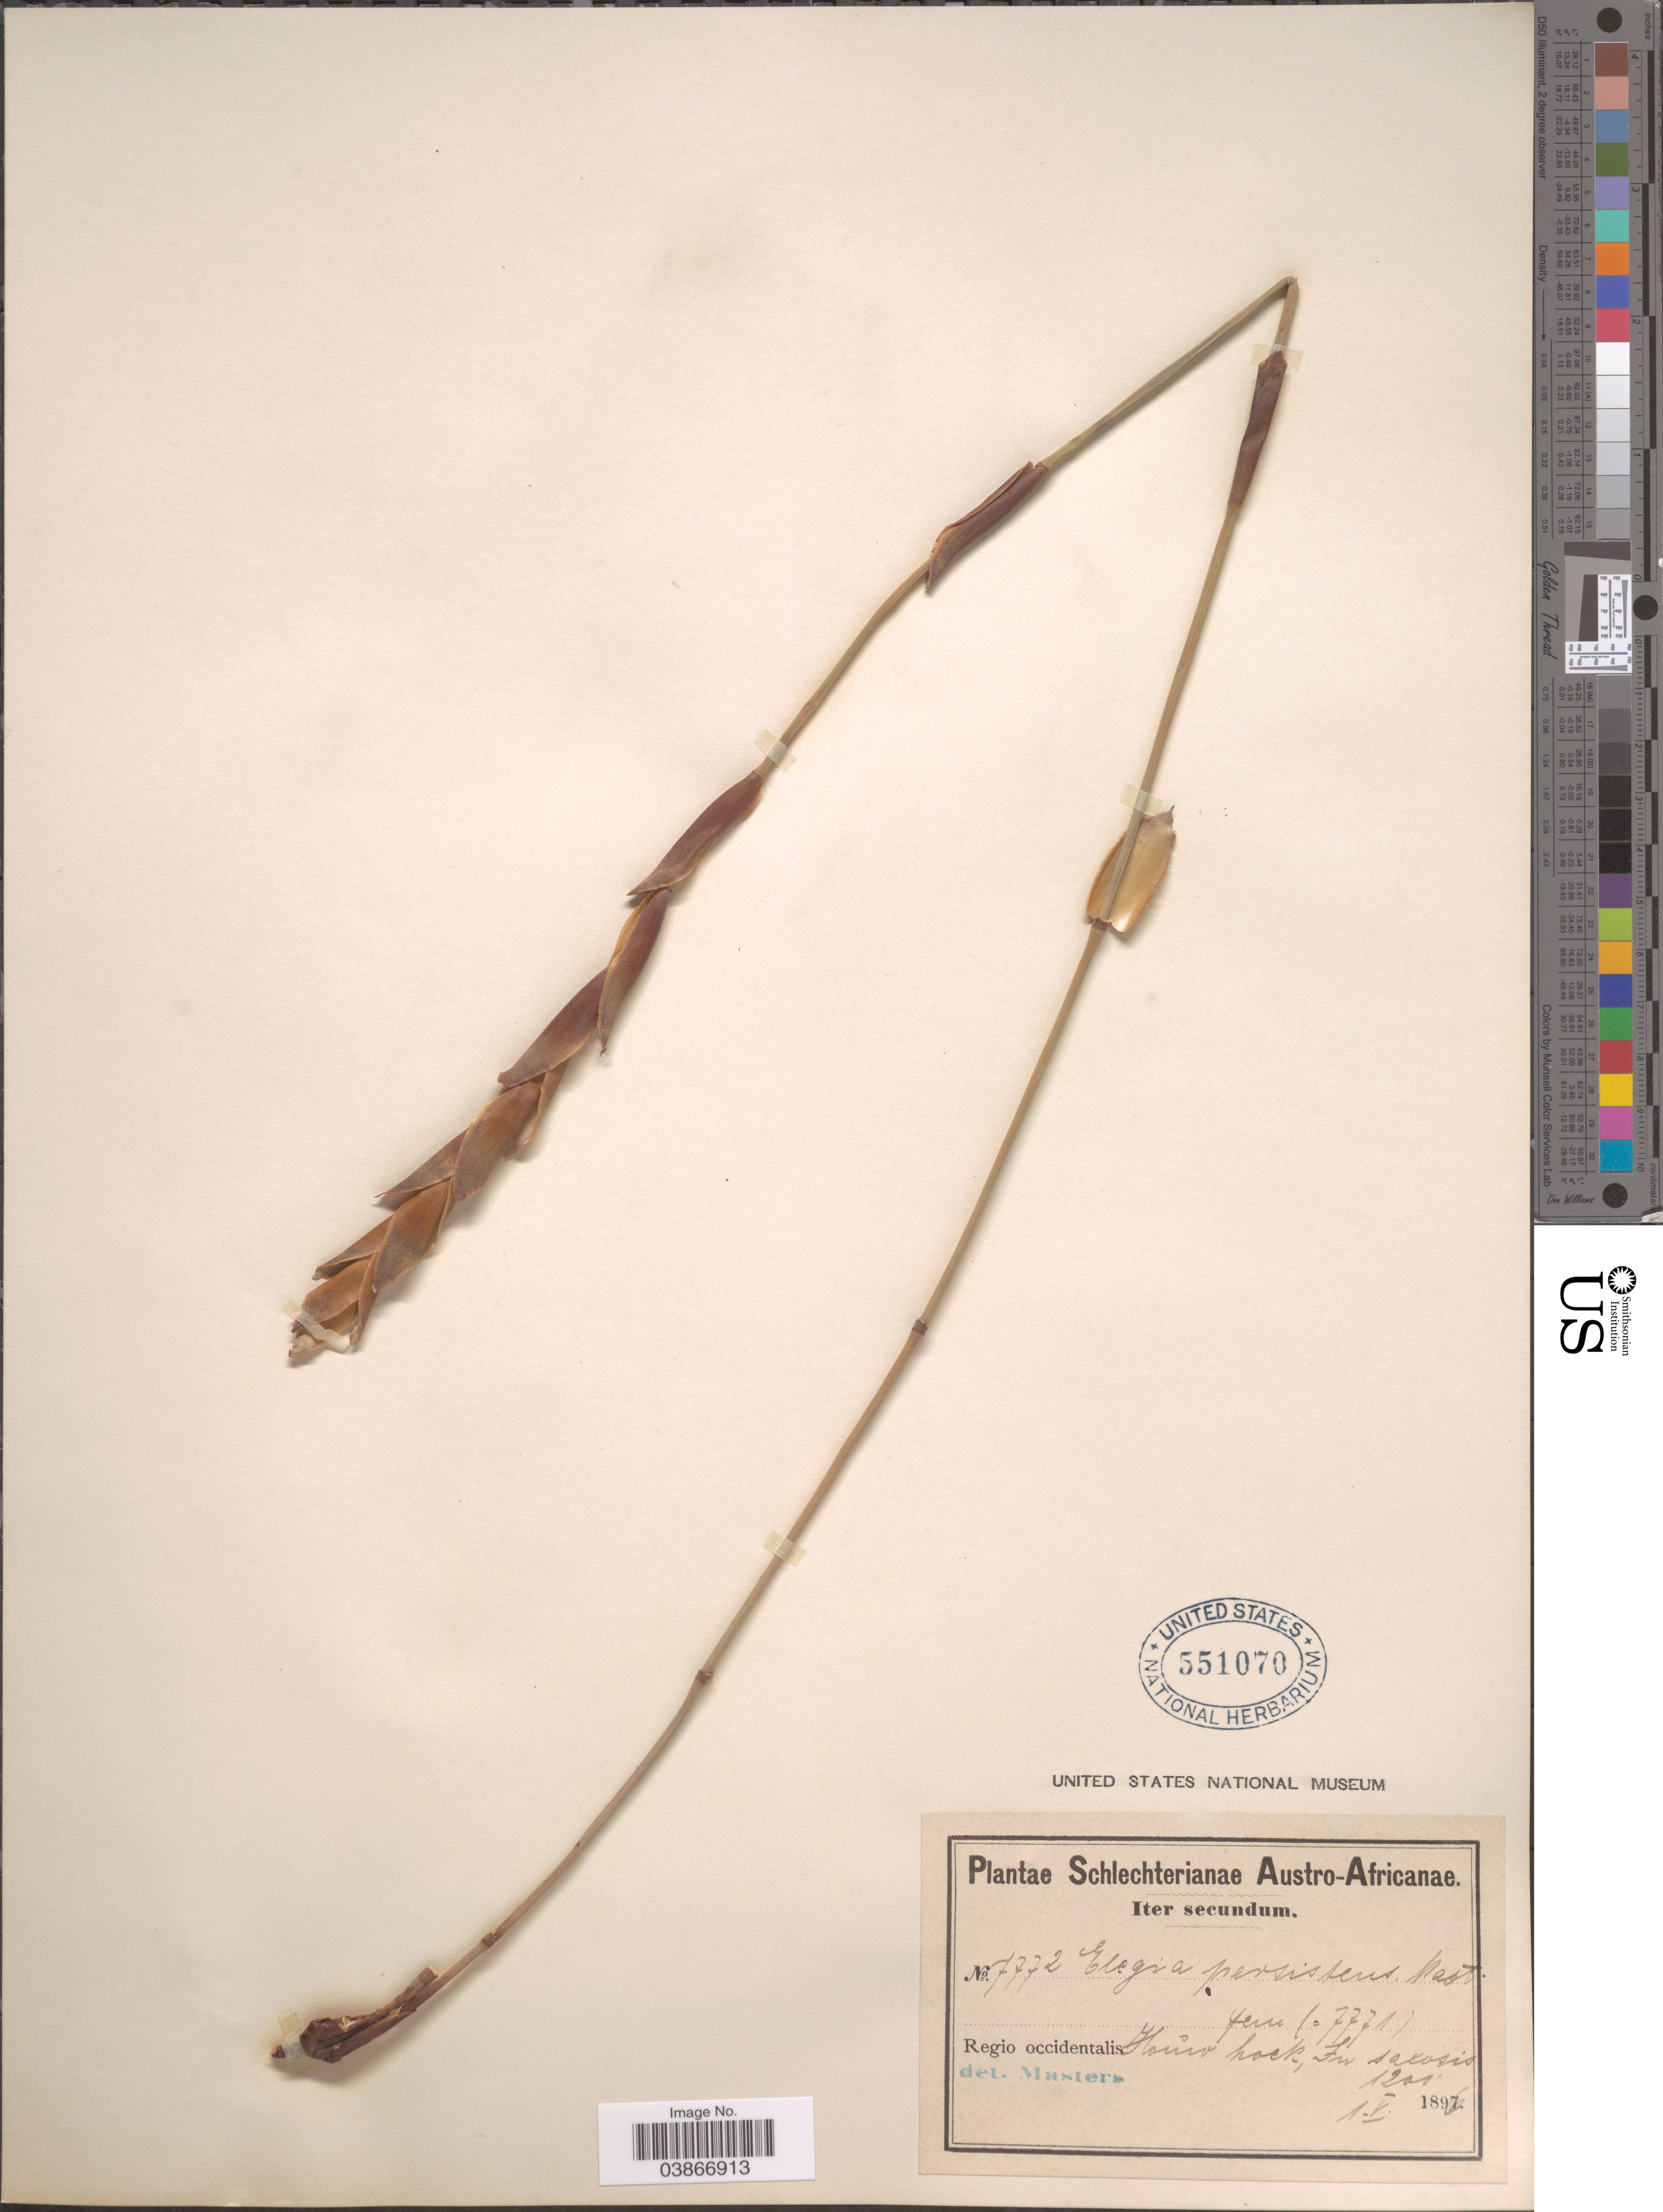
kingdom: Plantae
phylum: Tracheophyta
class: Liliopsida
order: Poales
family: Restionaceae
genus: Elegia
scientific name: Elegia persistens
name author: Mast.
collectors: Schlechter, --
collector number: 7772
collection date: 1896-05-01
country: South Africa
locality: Austro-Africanae. Regio occidentalis. Houw hoek, In saxosis.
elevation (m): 366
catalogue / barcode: US 551070